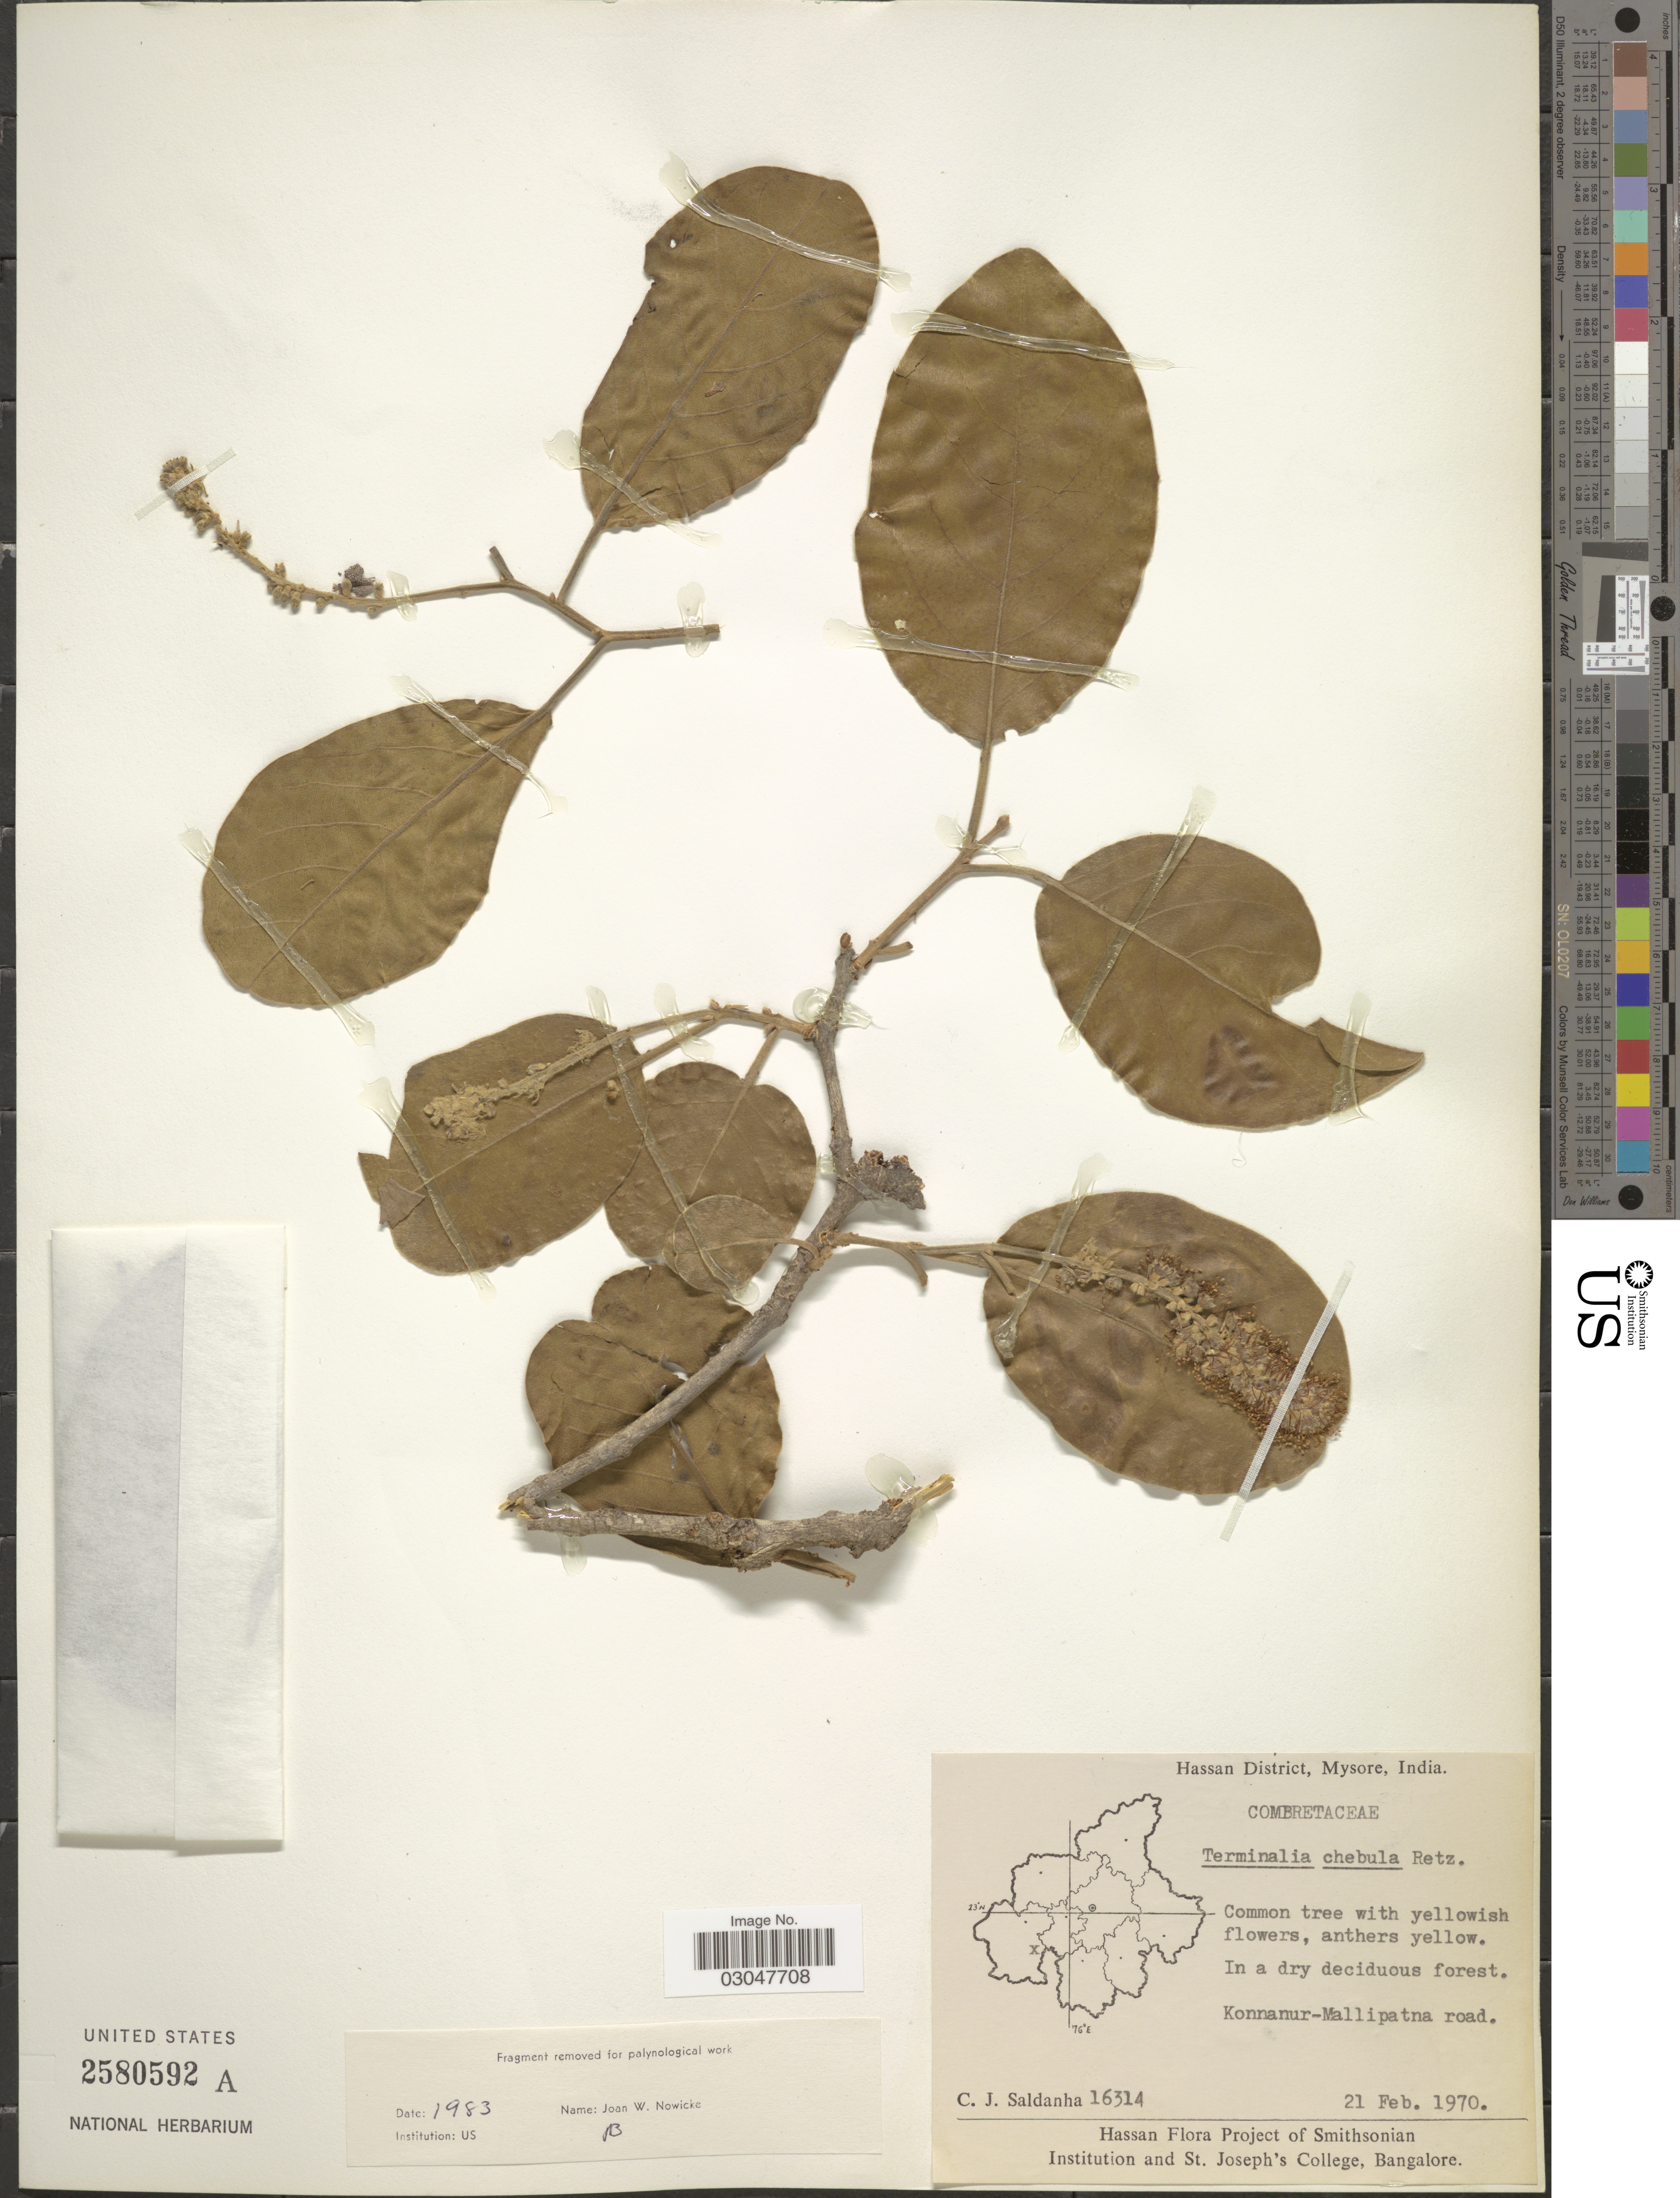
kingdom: Plantae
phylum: Tracheophyta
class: Magnoliopsida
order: Myrtales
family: Combretaceae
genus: Terminalia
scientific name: Terminalia chebula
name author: Retz.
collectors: C. J. Saldanha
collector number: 16314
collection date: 1970-02-21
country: India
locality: Hassan District, Mysore. Konnanur-Mallipatna road.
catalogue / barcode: US 2580592A